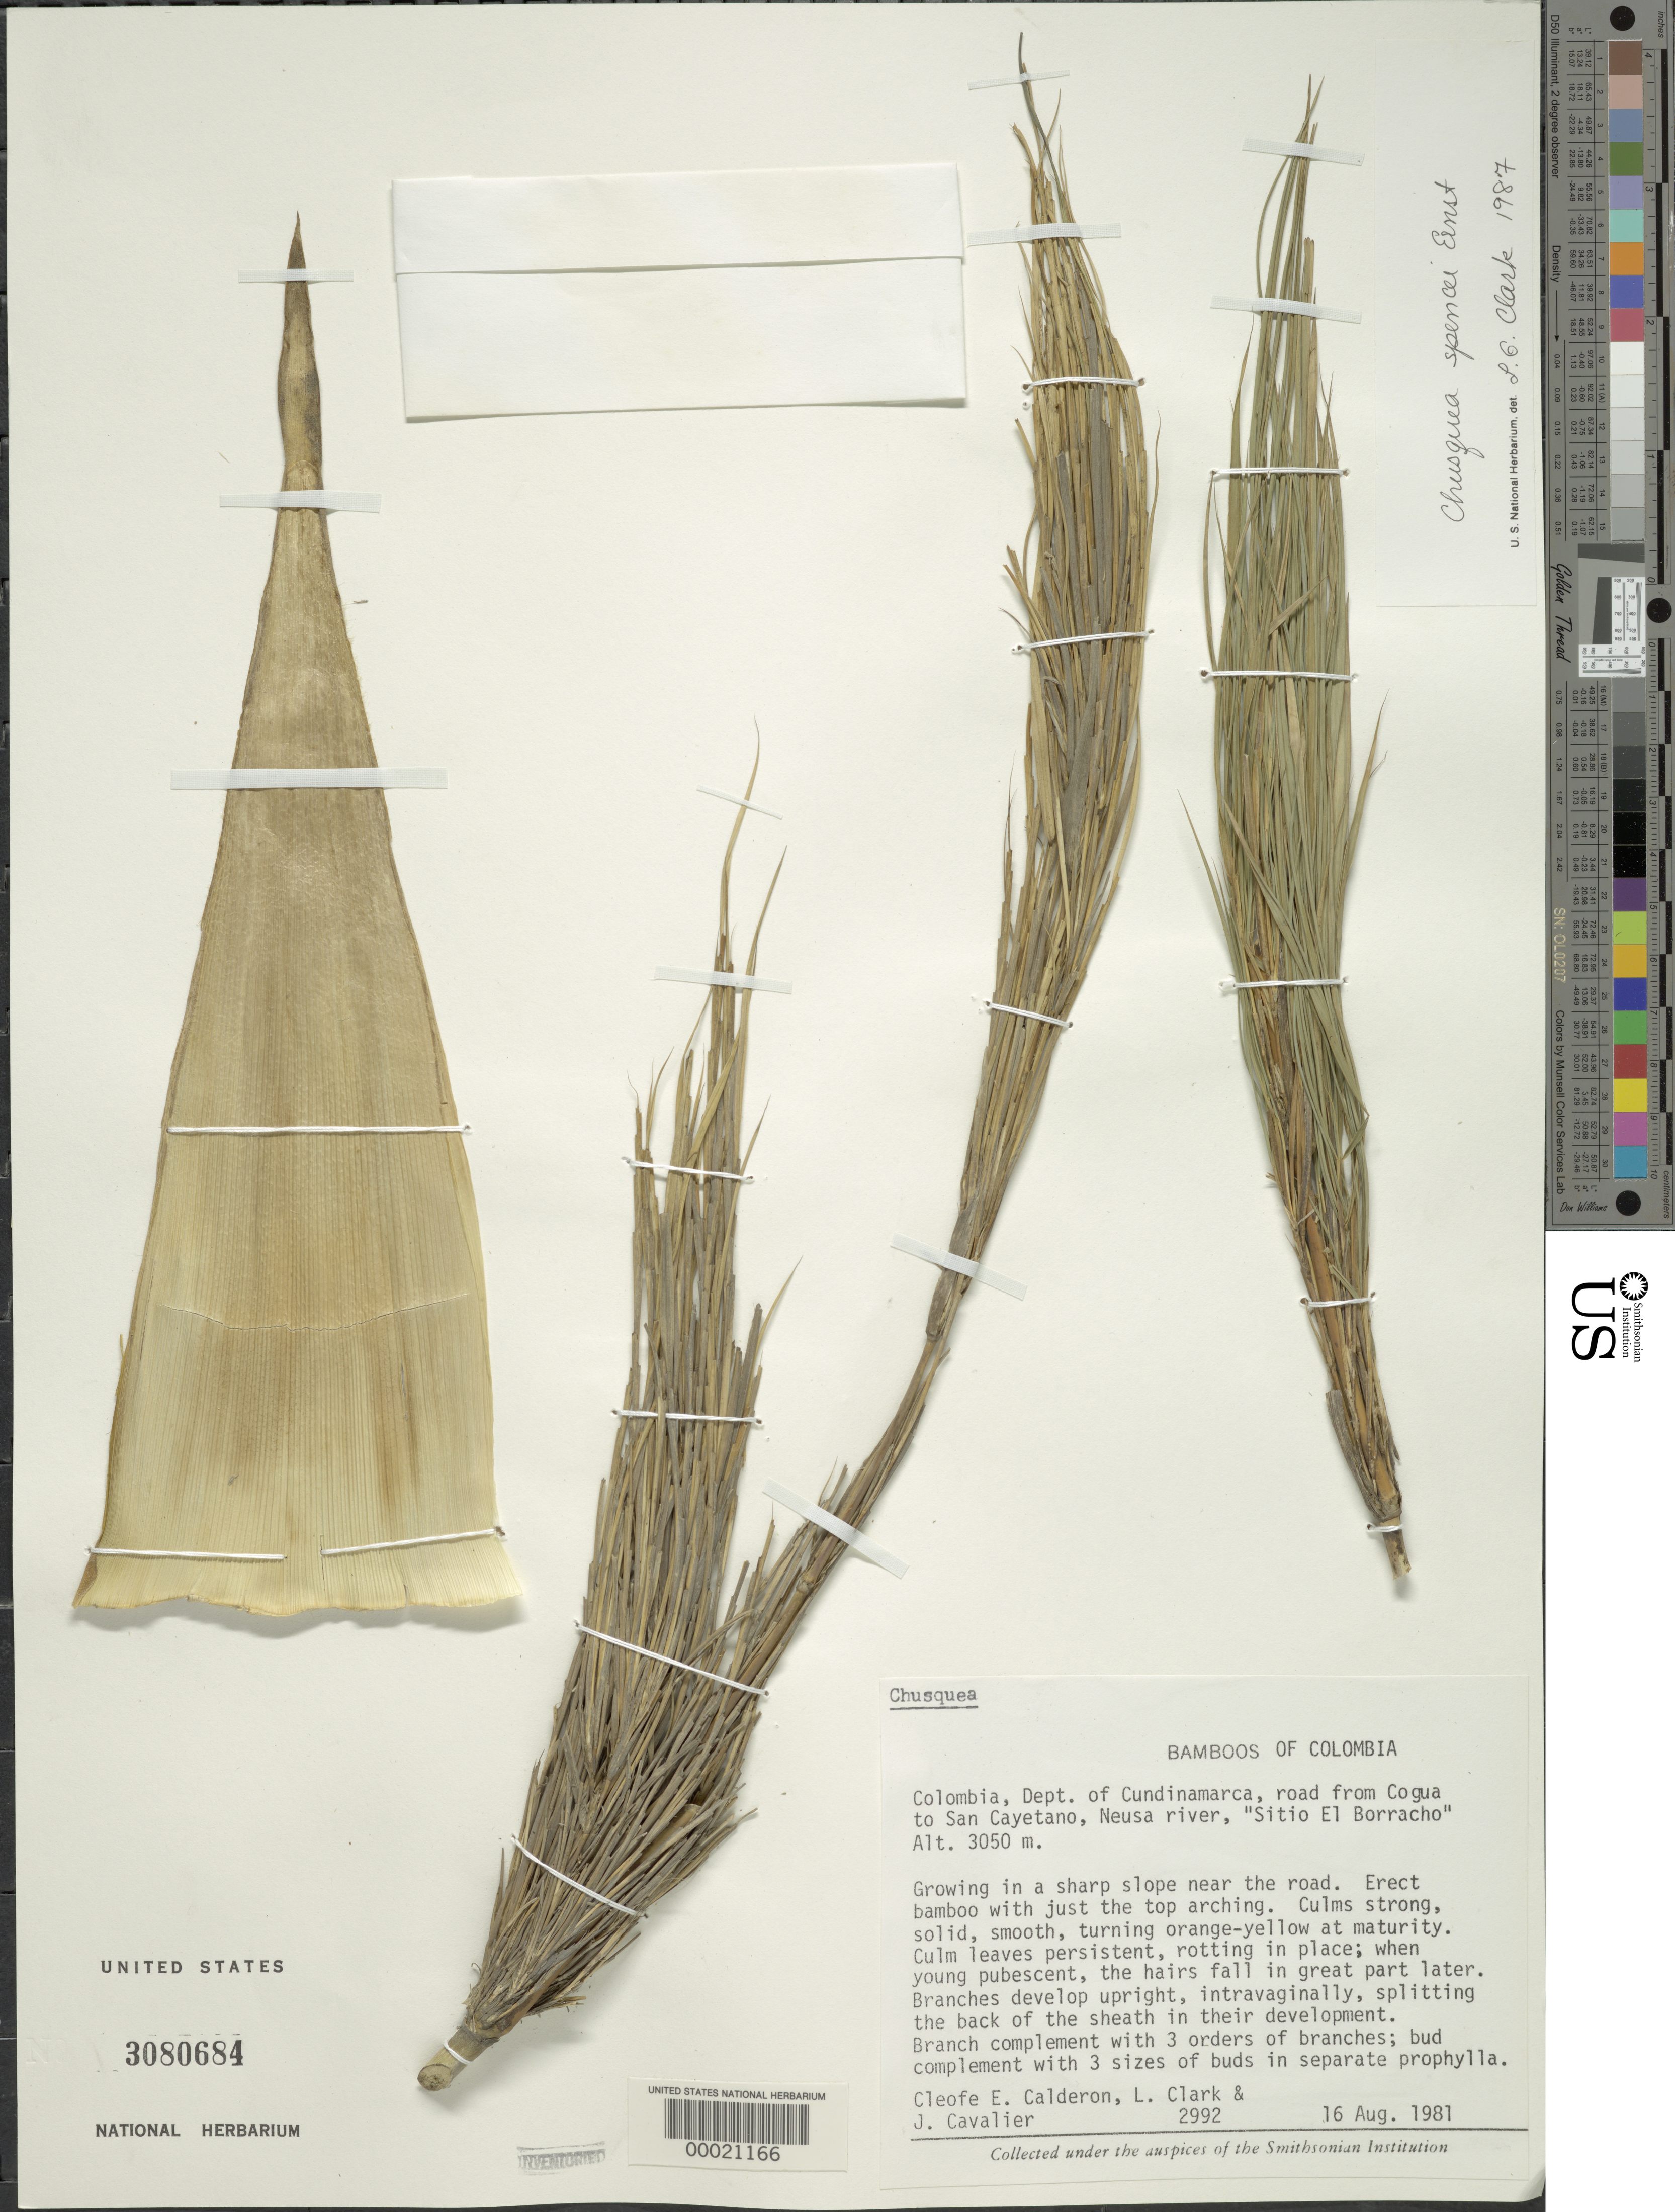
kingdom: Plantae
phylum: Tracheophyta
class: Liliopsida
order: Poales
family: Poaceae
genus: Chusquea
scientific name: Chusquea spencei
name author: Ernst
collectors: C. E. Calderón, L. G. Clark & J. Cavalier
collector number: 2992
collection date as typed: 16 Aug 1981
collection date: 1981-08-16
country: Colombia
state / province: Cundinamarca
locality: Cogua-San Cayetanao Road, Neusa River, "Sitio el Borracho"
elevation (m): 3050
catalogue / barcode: US 3080684